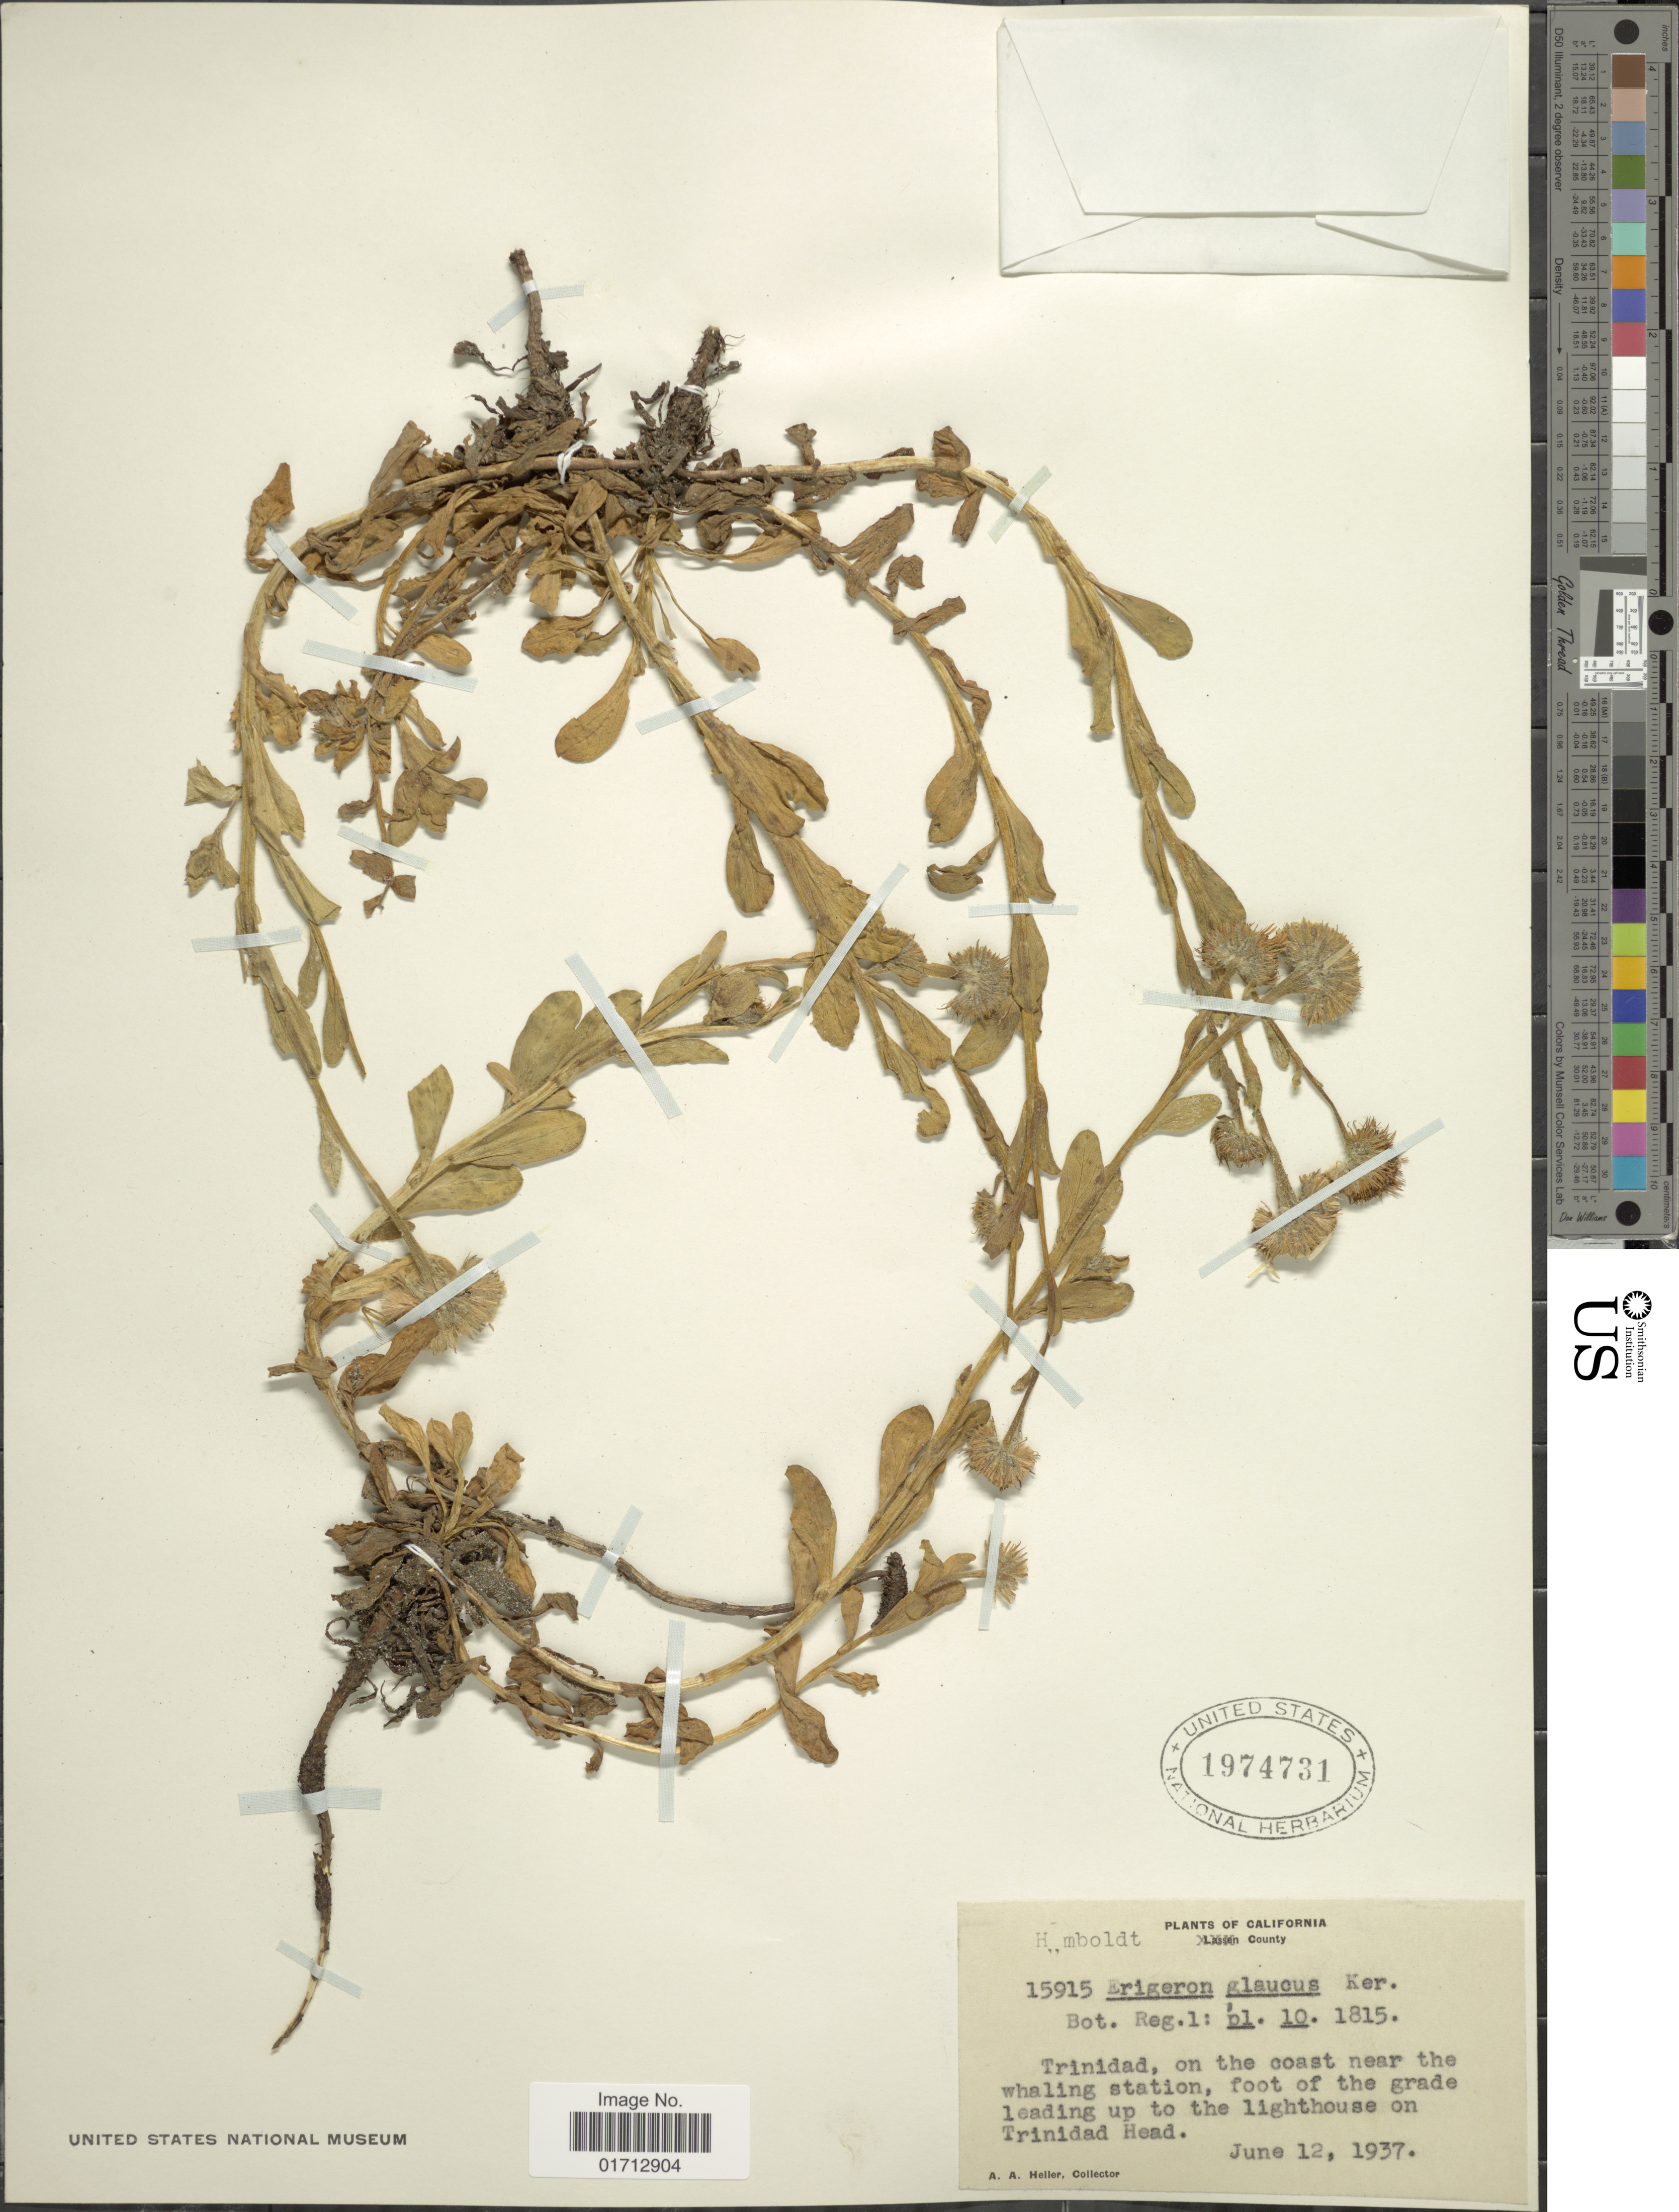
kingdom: Plantae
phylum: Tracheophyta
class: Magnoliopsida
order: Asterales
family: Asteraceae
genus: Erigeron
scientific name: Erigeron glaucus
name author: Ker Gawl.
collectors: A. A. Heller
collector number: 15915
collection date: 1937-06-12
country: United States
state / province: California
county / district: Humboldt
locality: Humboldt County, Trinidad, on the coast near the whaling station, foot of the grade leading up to the lighthouse on Trinidad Head.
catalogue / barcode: US 1974731